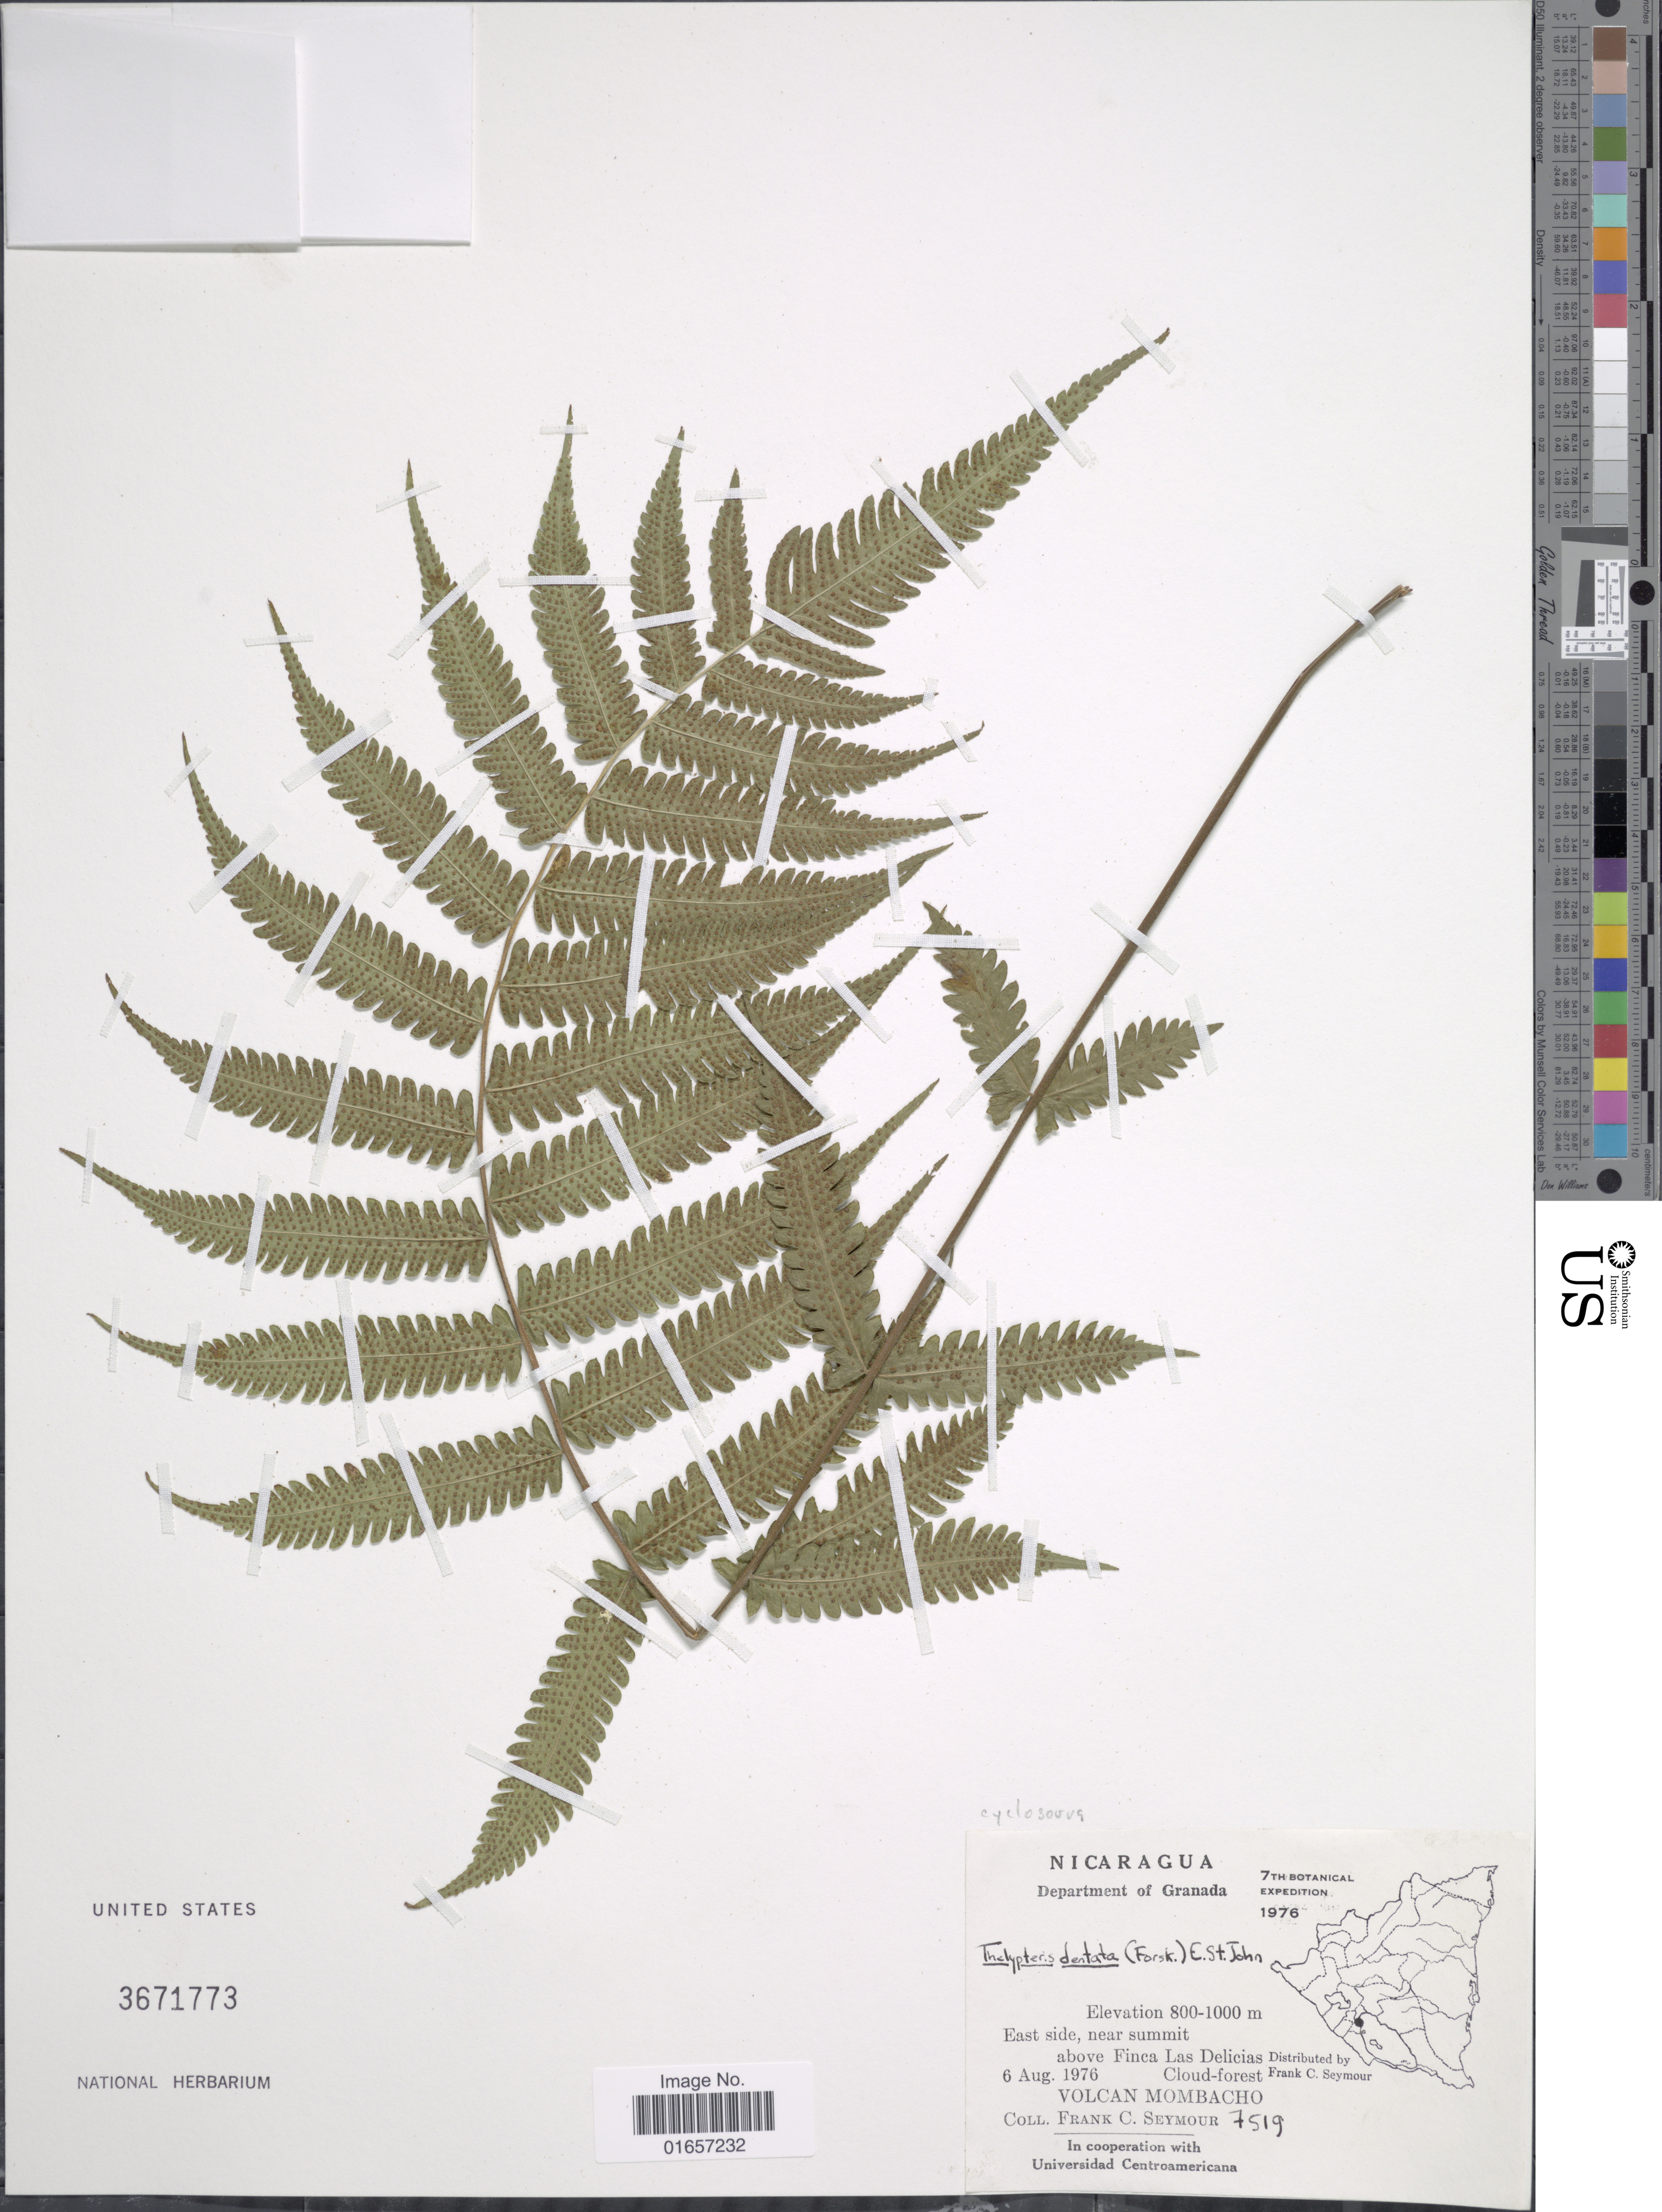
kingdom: Plantae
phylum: Tracheophyta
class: Polypodiopsida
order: Polypodiales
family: Thelypteridaceae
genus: Christella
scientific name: Christella dentata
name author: (Forssk.) Brownsey & Jermy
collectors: F. C. Seymour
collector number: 7519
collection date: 1976-08-06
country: Nicaragua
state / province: Granada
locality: East side, near summit above Finca Las Delicas, Cloud- Forest, Volcan Mombacho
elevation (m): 800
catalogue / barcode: US 3671773